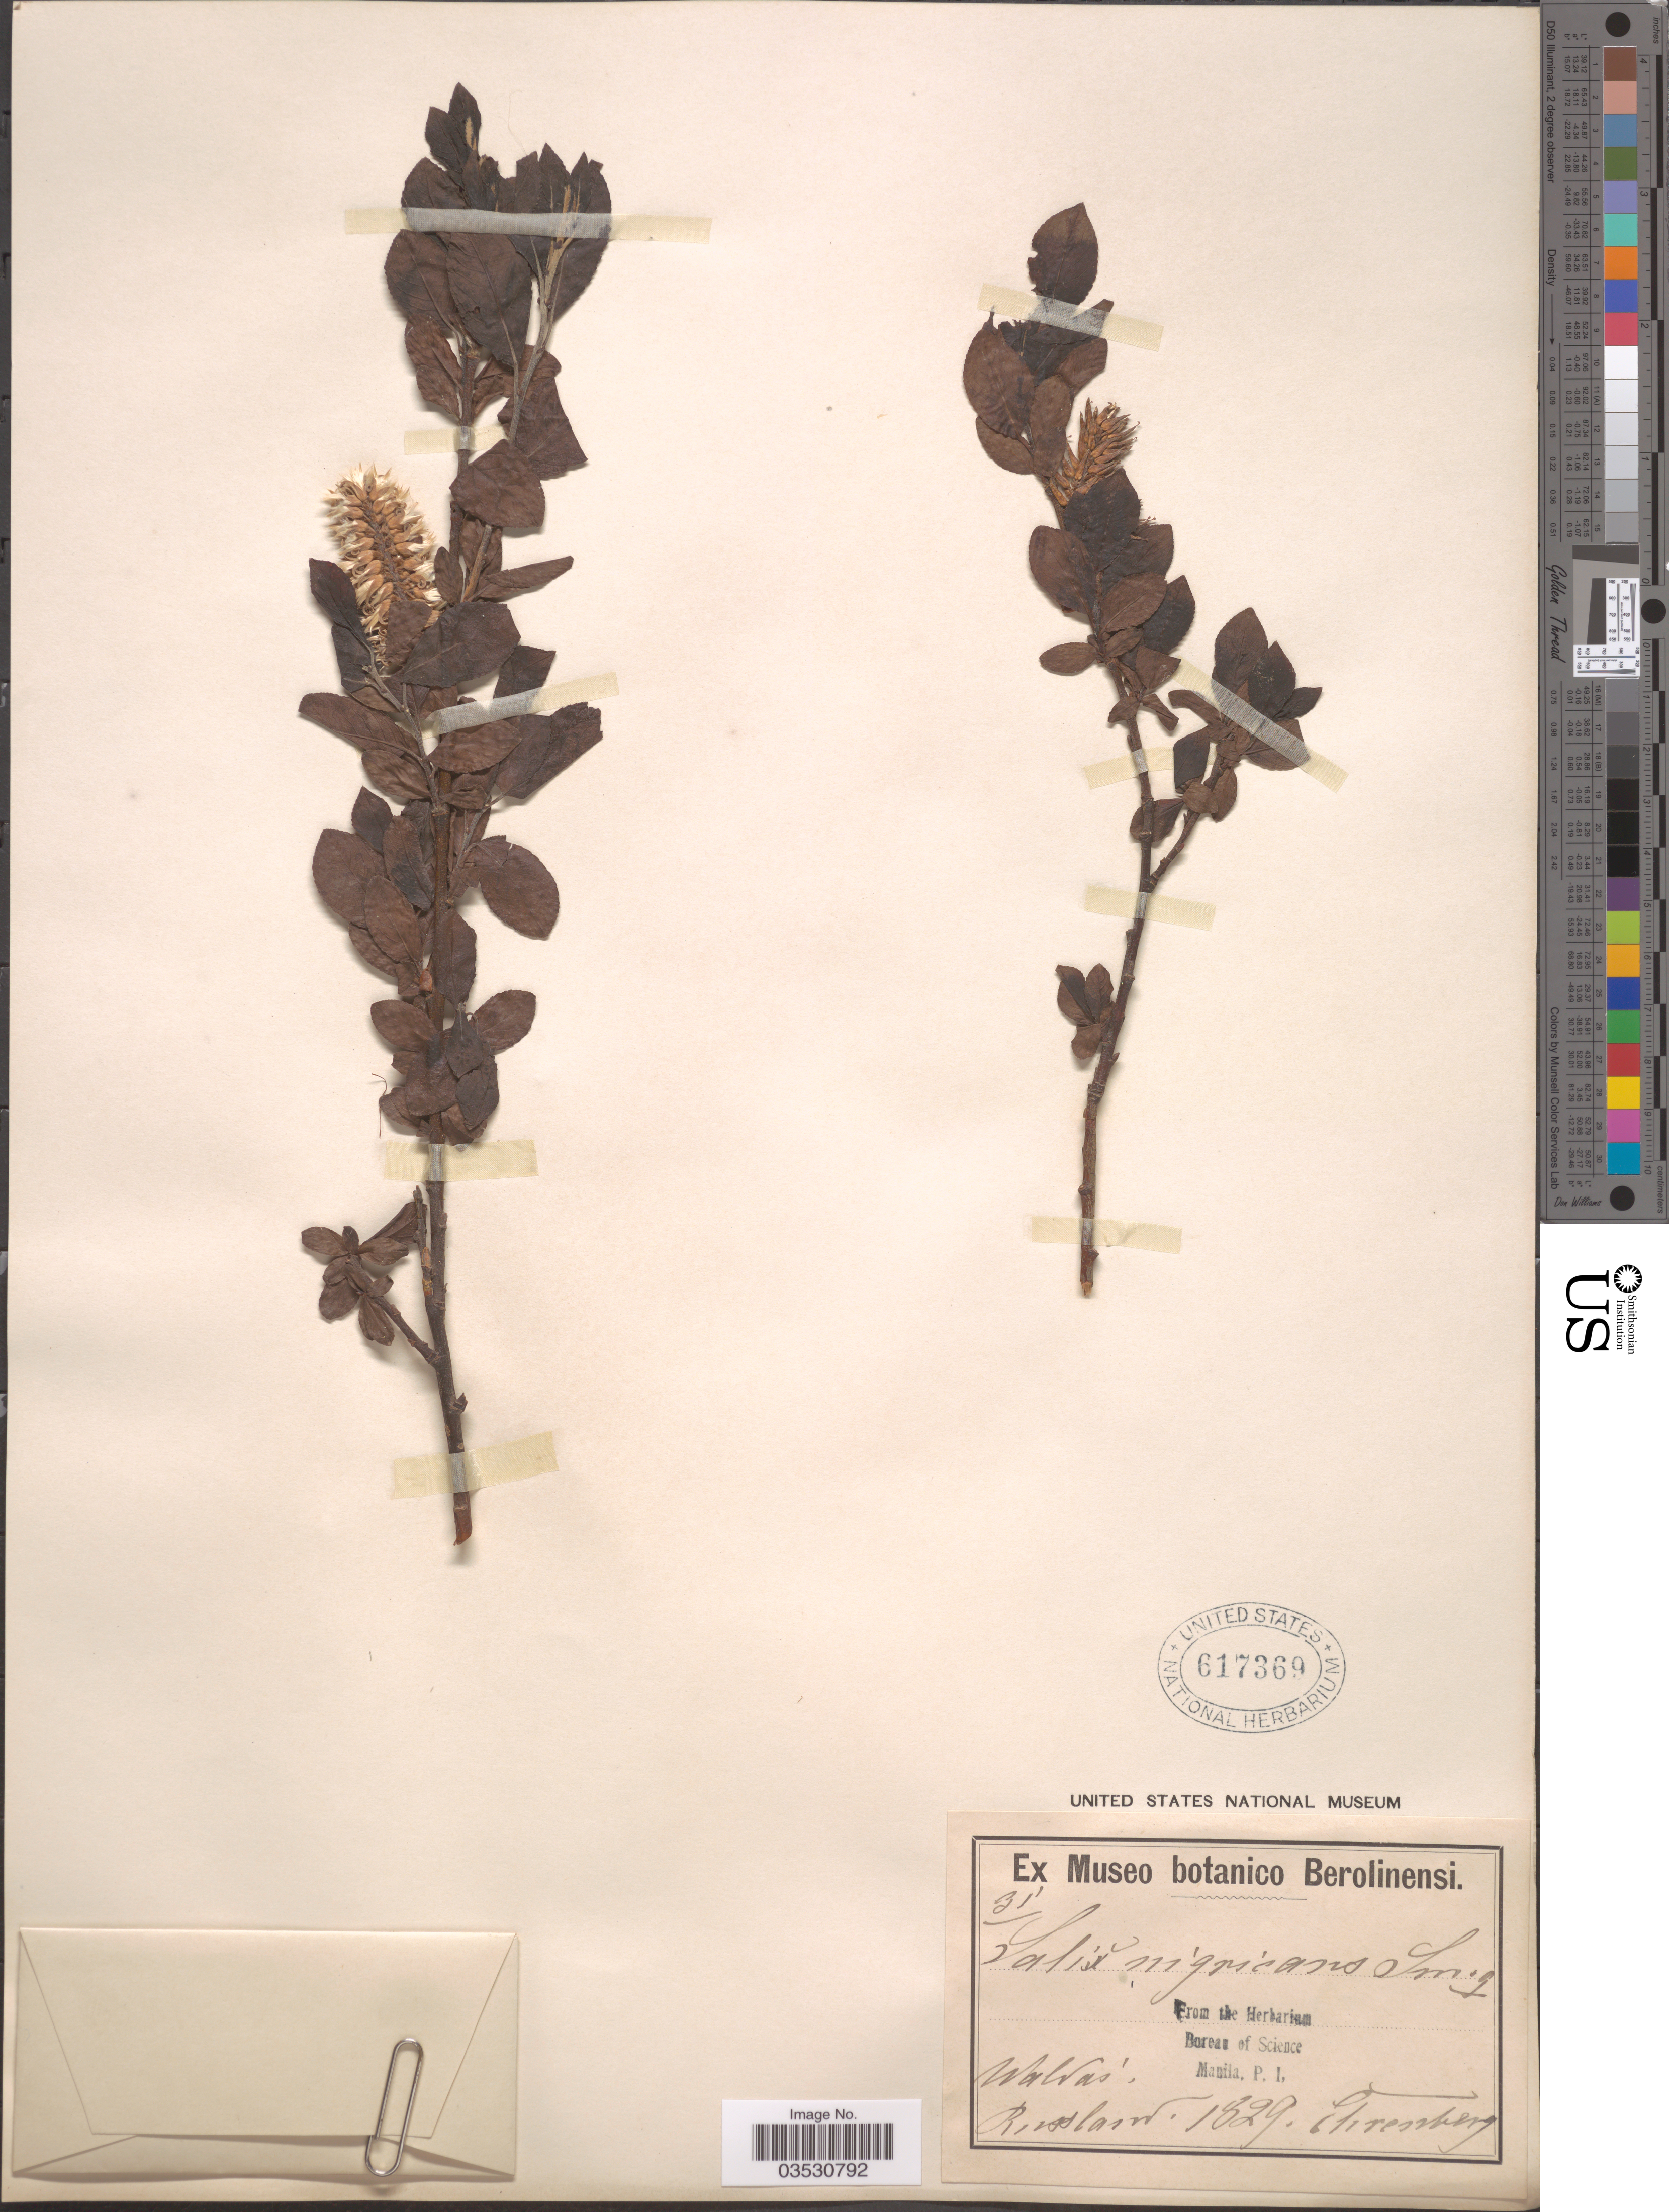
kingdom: Plantae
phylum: Tracheophyta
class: Magnoliopsida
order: Malpighiales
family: Salicaceae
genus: Salix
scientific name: Salix nigricans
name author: Sm.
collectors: -. Ehrenberg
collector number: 31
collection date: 1829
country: Russian Federation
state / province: Novgorod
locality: Waldai. Russland.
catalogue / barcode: US 617369